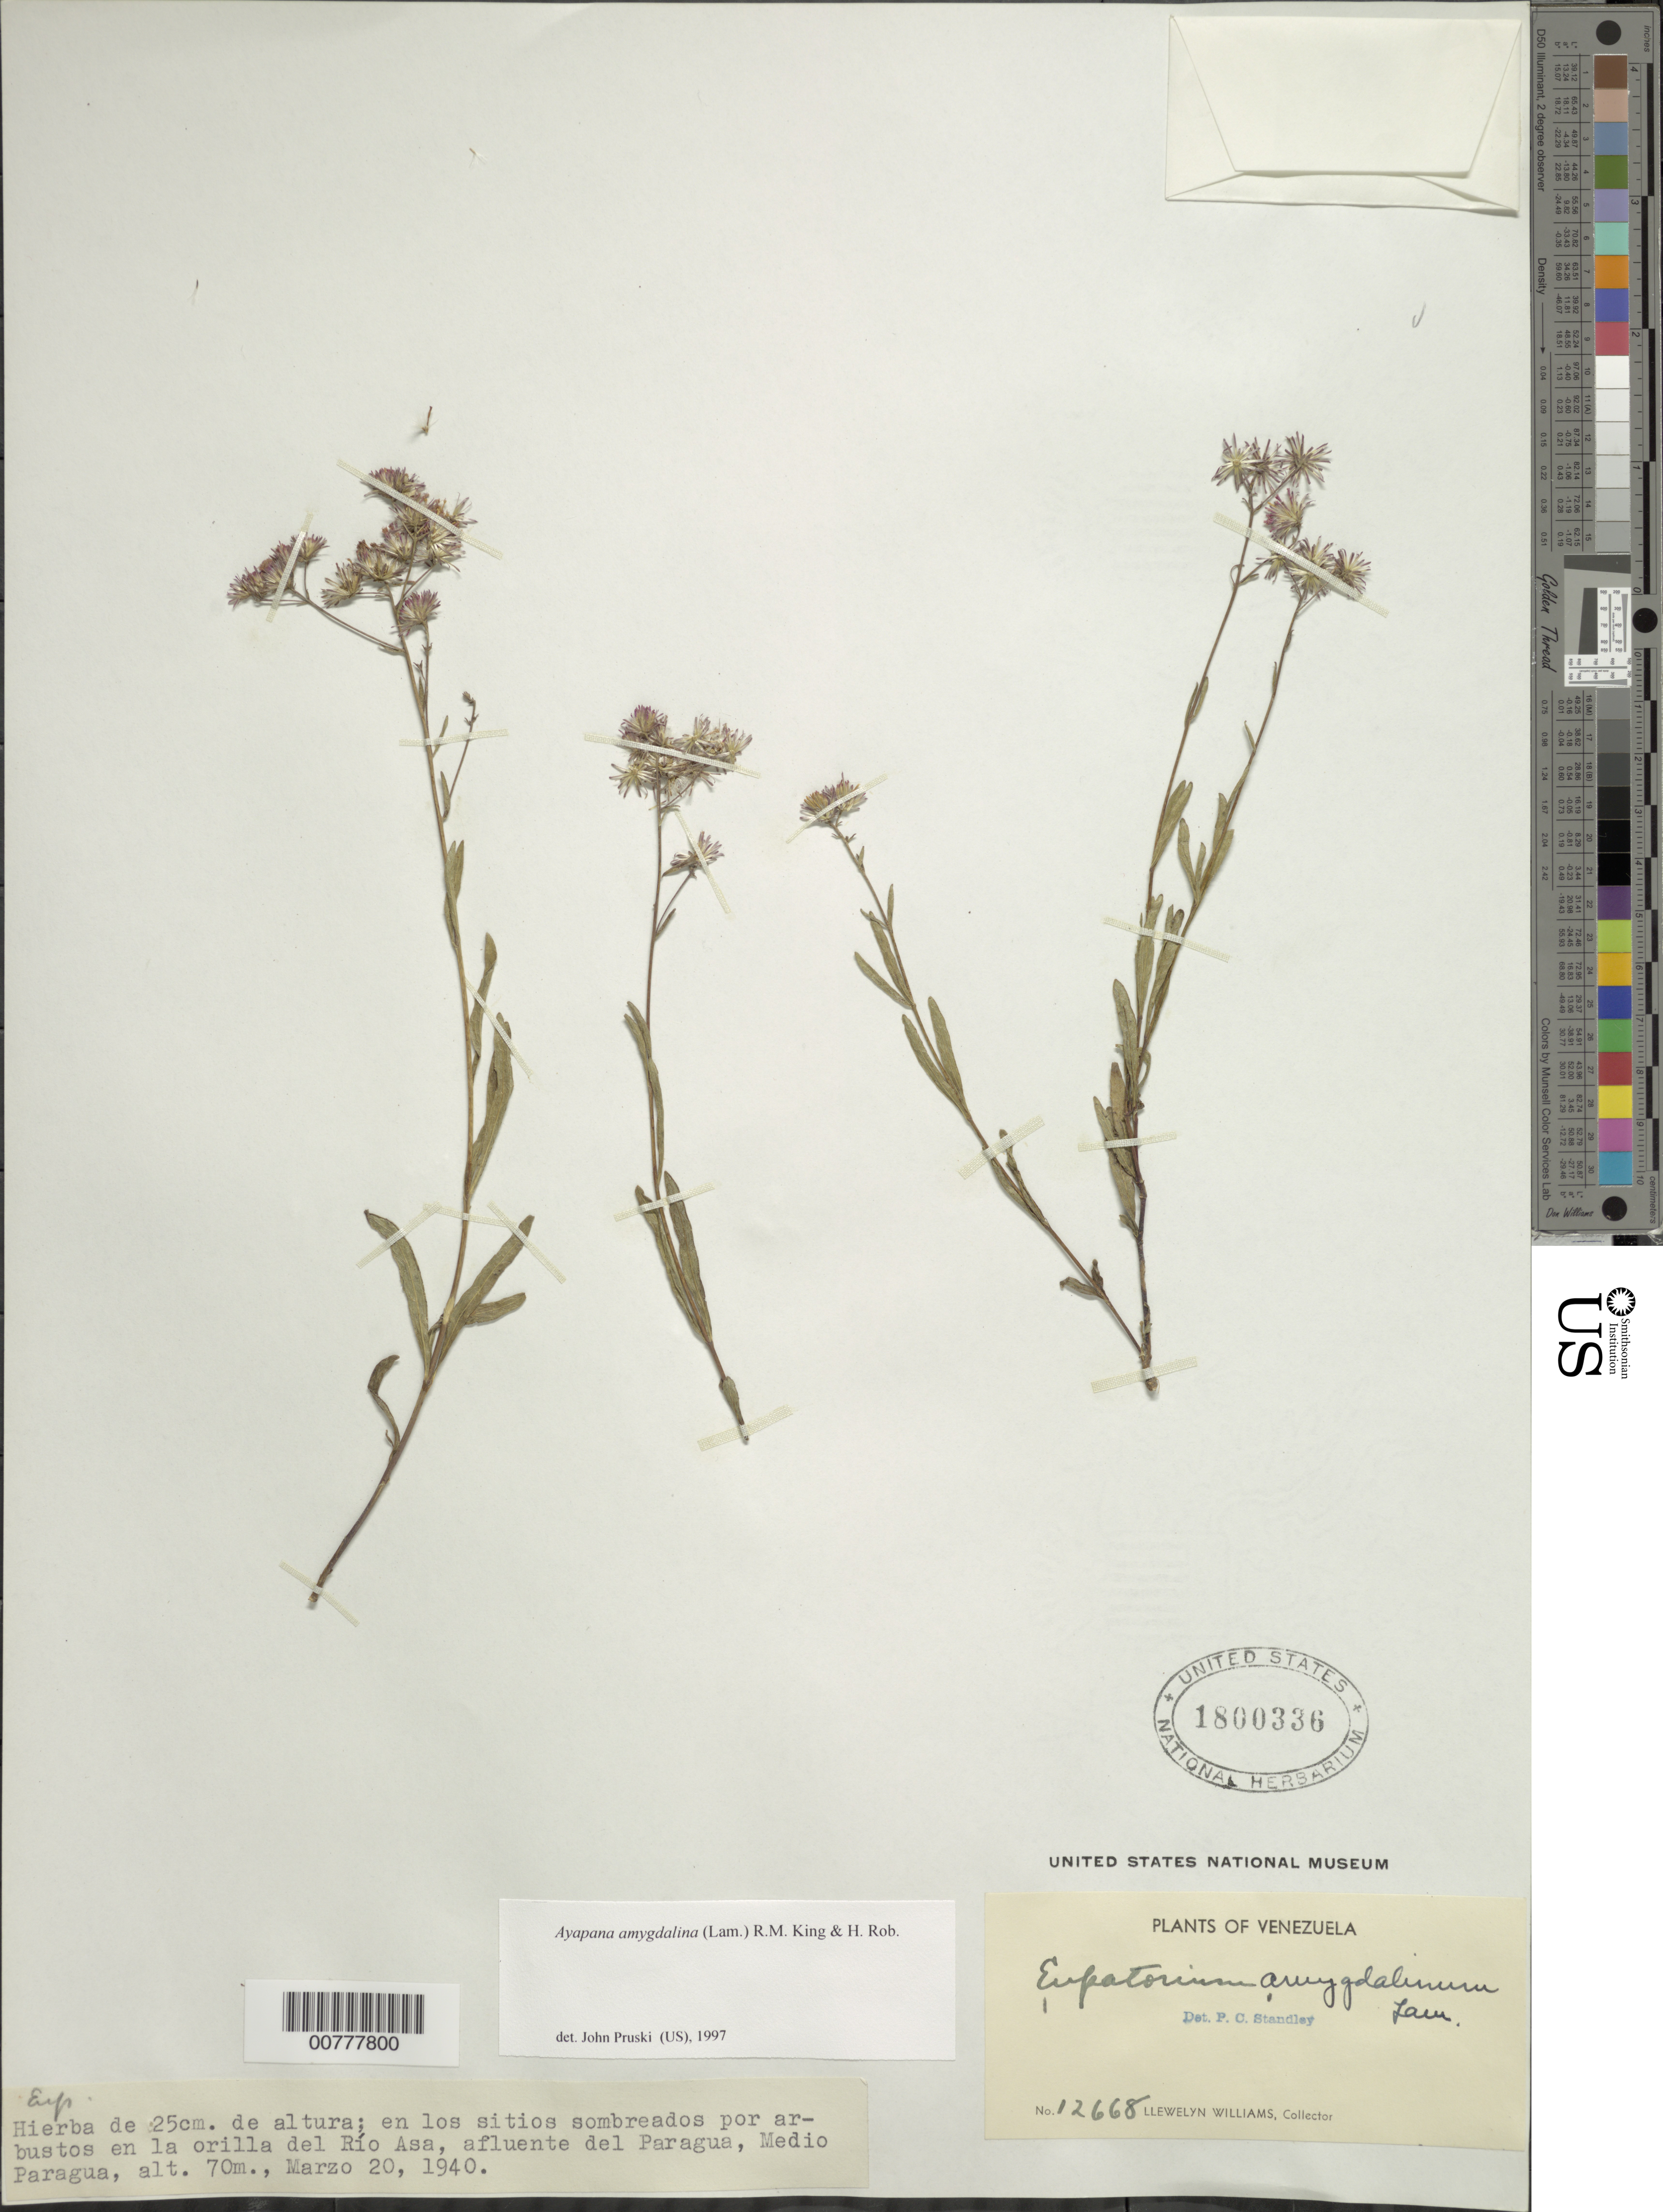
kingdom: Plantae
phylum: Tracheophyta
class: Magnoliopsida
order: Asterales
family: Asteraceae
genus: Ayapana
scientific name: Ayapana amygdalina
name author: (Lam.) R.M. King & H. Rob.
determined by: Pruski, J. F.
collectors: Ll. Williams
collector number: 12668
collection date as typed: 20-Mar-40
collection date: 1940-03-20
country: Venezuela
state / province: Bolívar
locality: Río Asa, affluent of Río Paragua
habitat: Sitios sombreados por arbustos en la orilla del rio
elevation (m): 70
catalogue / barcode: US 1800336